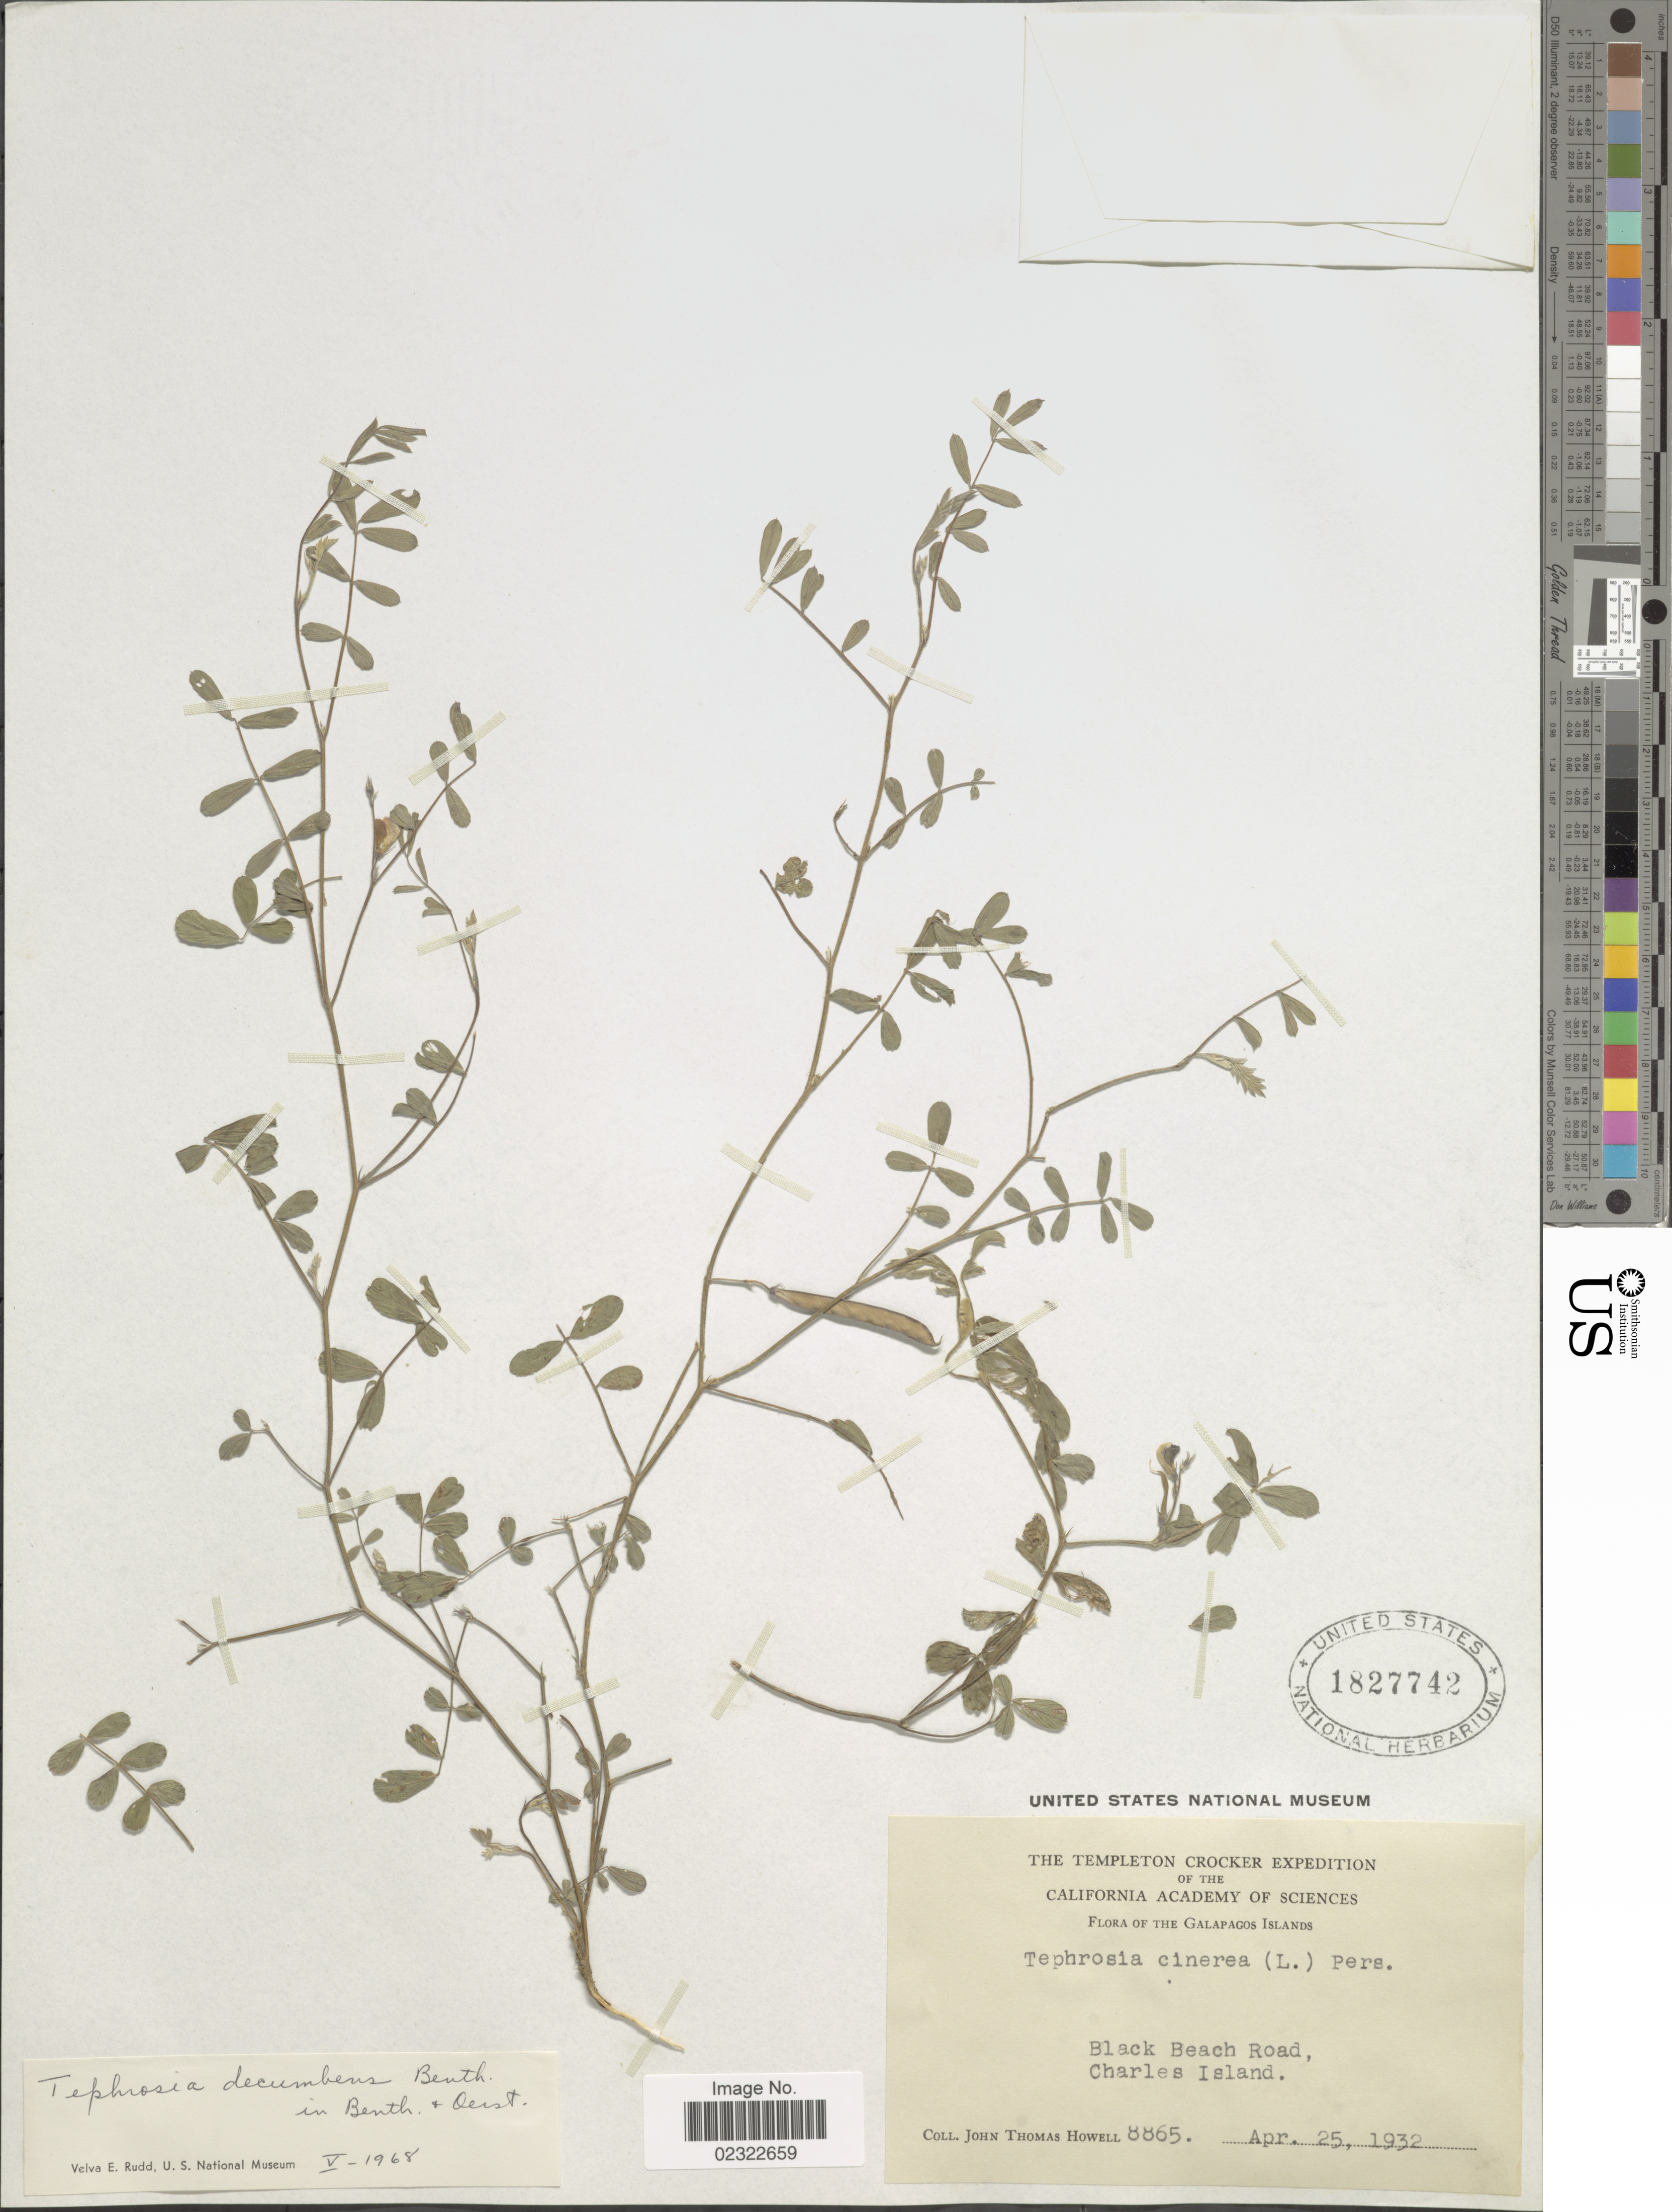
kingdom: Plantae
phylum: Tracheophyta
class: Magnoliopsida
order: Fabales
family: Fabaceae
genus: Tephrosia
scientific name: Tephrosia decumbens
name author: Benth.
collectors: J. T. Howell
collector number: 8865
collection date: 1932-04-25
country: Ecuador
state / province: Colón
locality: Galapajos Islands. Black Beach Road, Charles Island.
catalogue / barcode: US 1827742